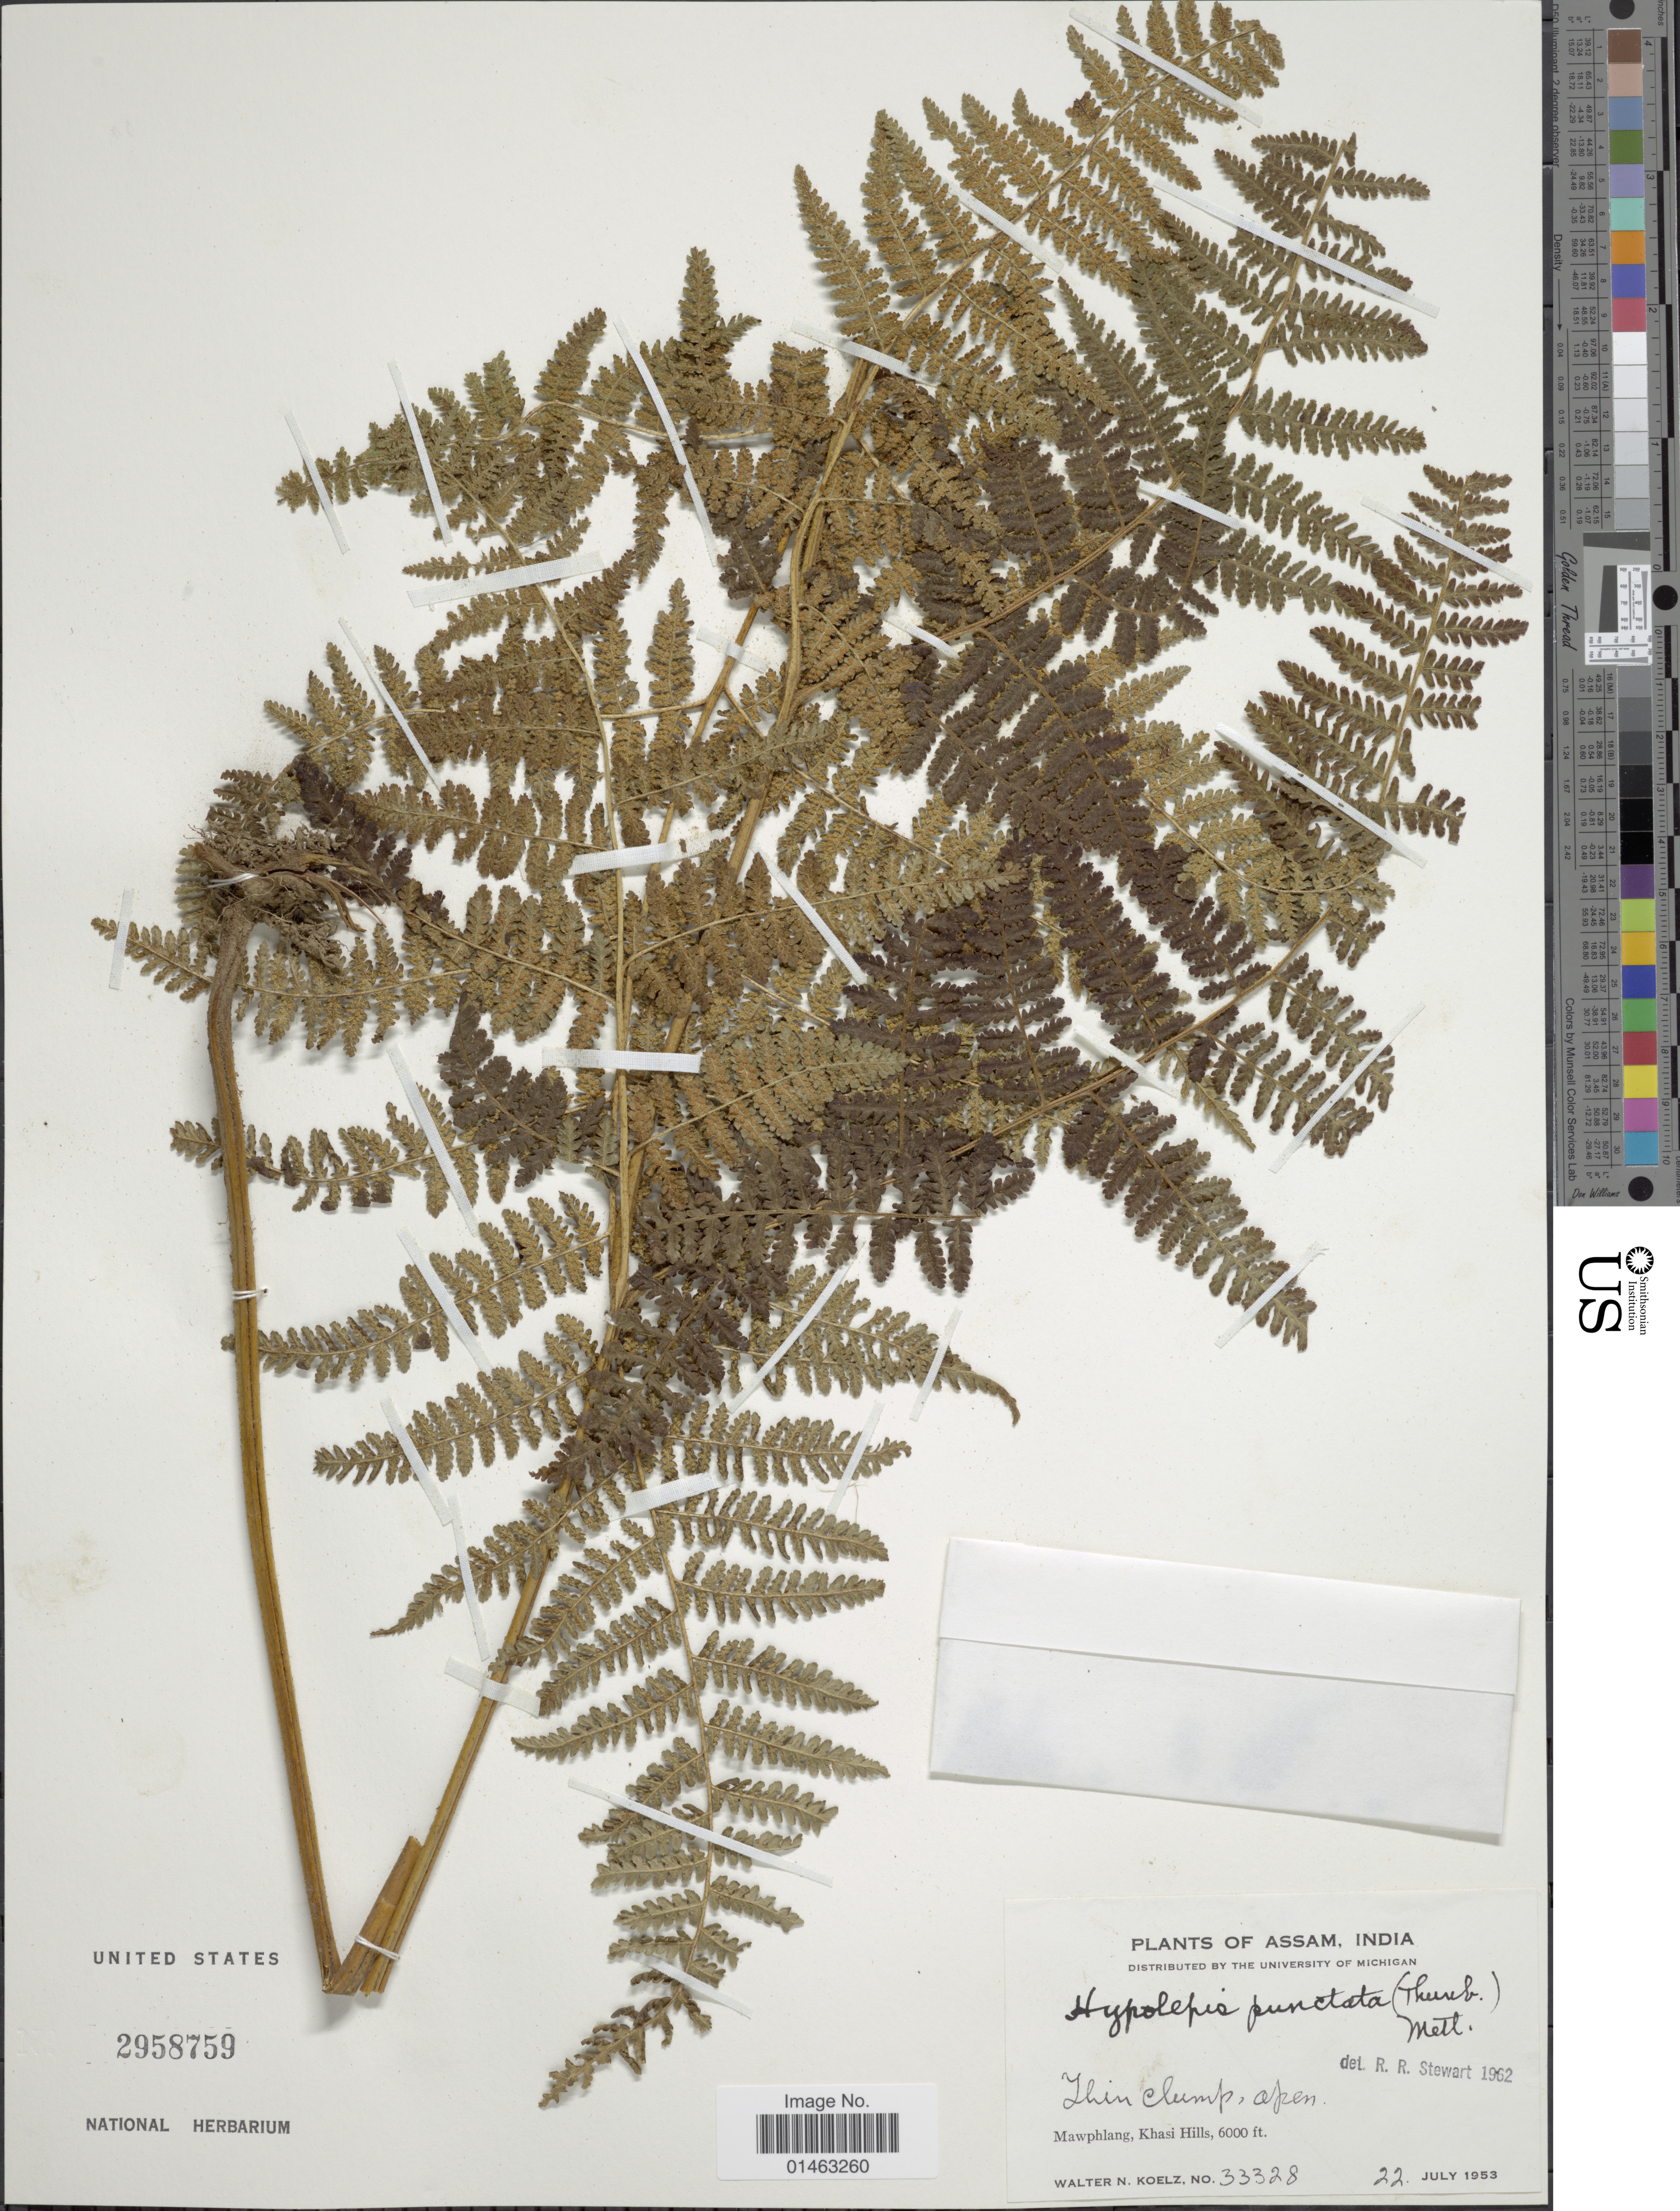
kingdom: Plantae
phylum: Tracheophyta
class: Polypodiopsida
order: Polypodiales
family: Dennstaedtiaceae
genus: Hypolepis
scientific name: Hypolepis punctata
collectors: W. N. Koelz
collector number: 33328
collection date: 1953-07-22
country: India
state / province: Meghalaya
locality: Thin clump, open. Mawphlang, Khasi Hills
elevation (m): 1829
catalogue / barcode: US 2958759